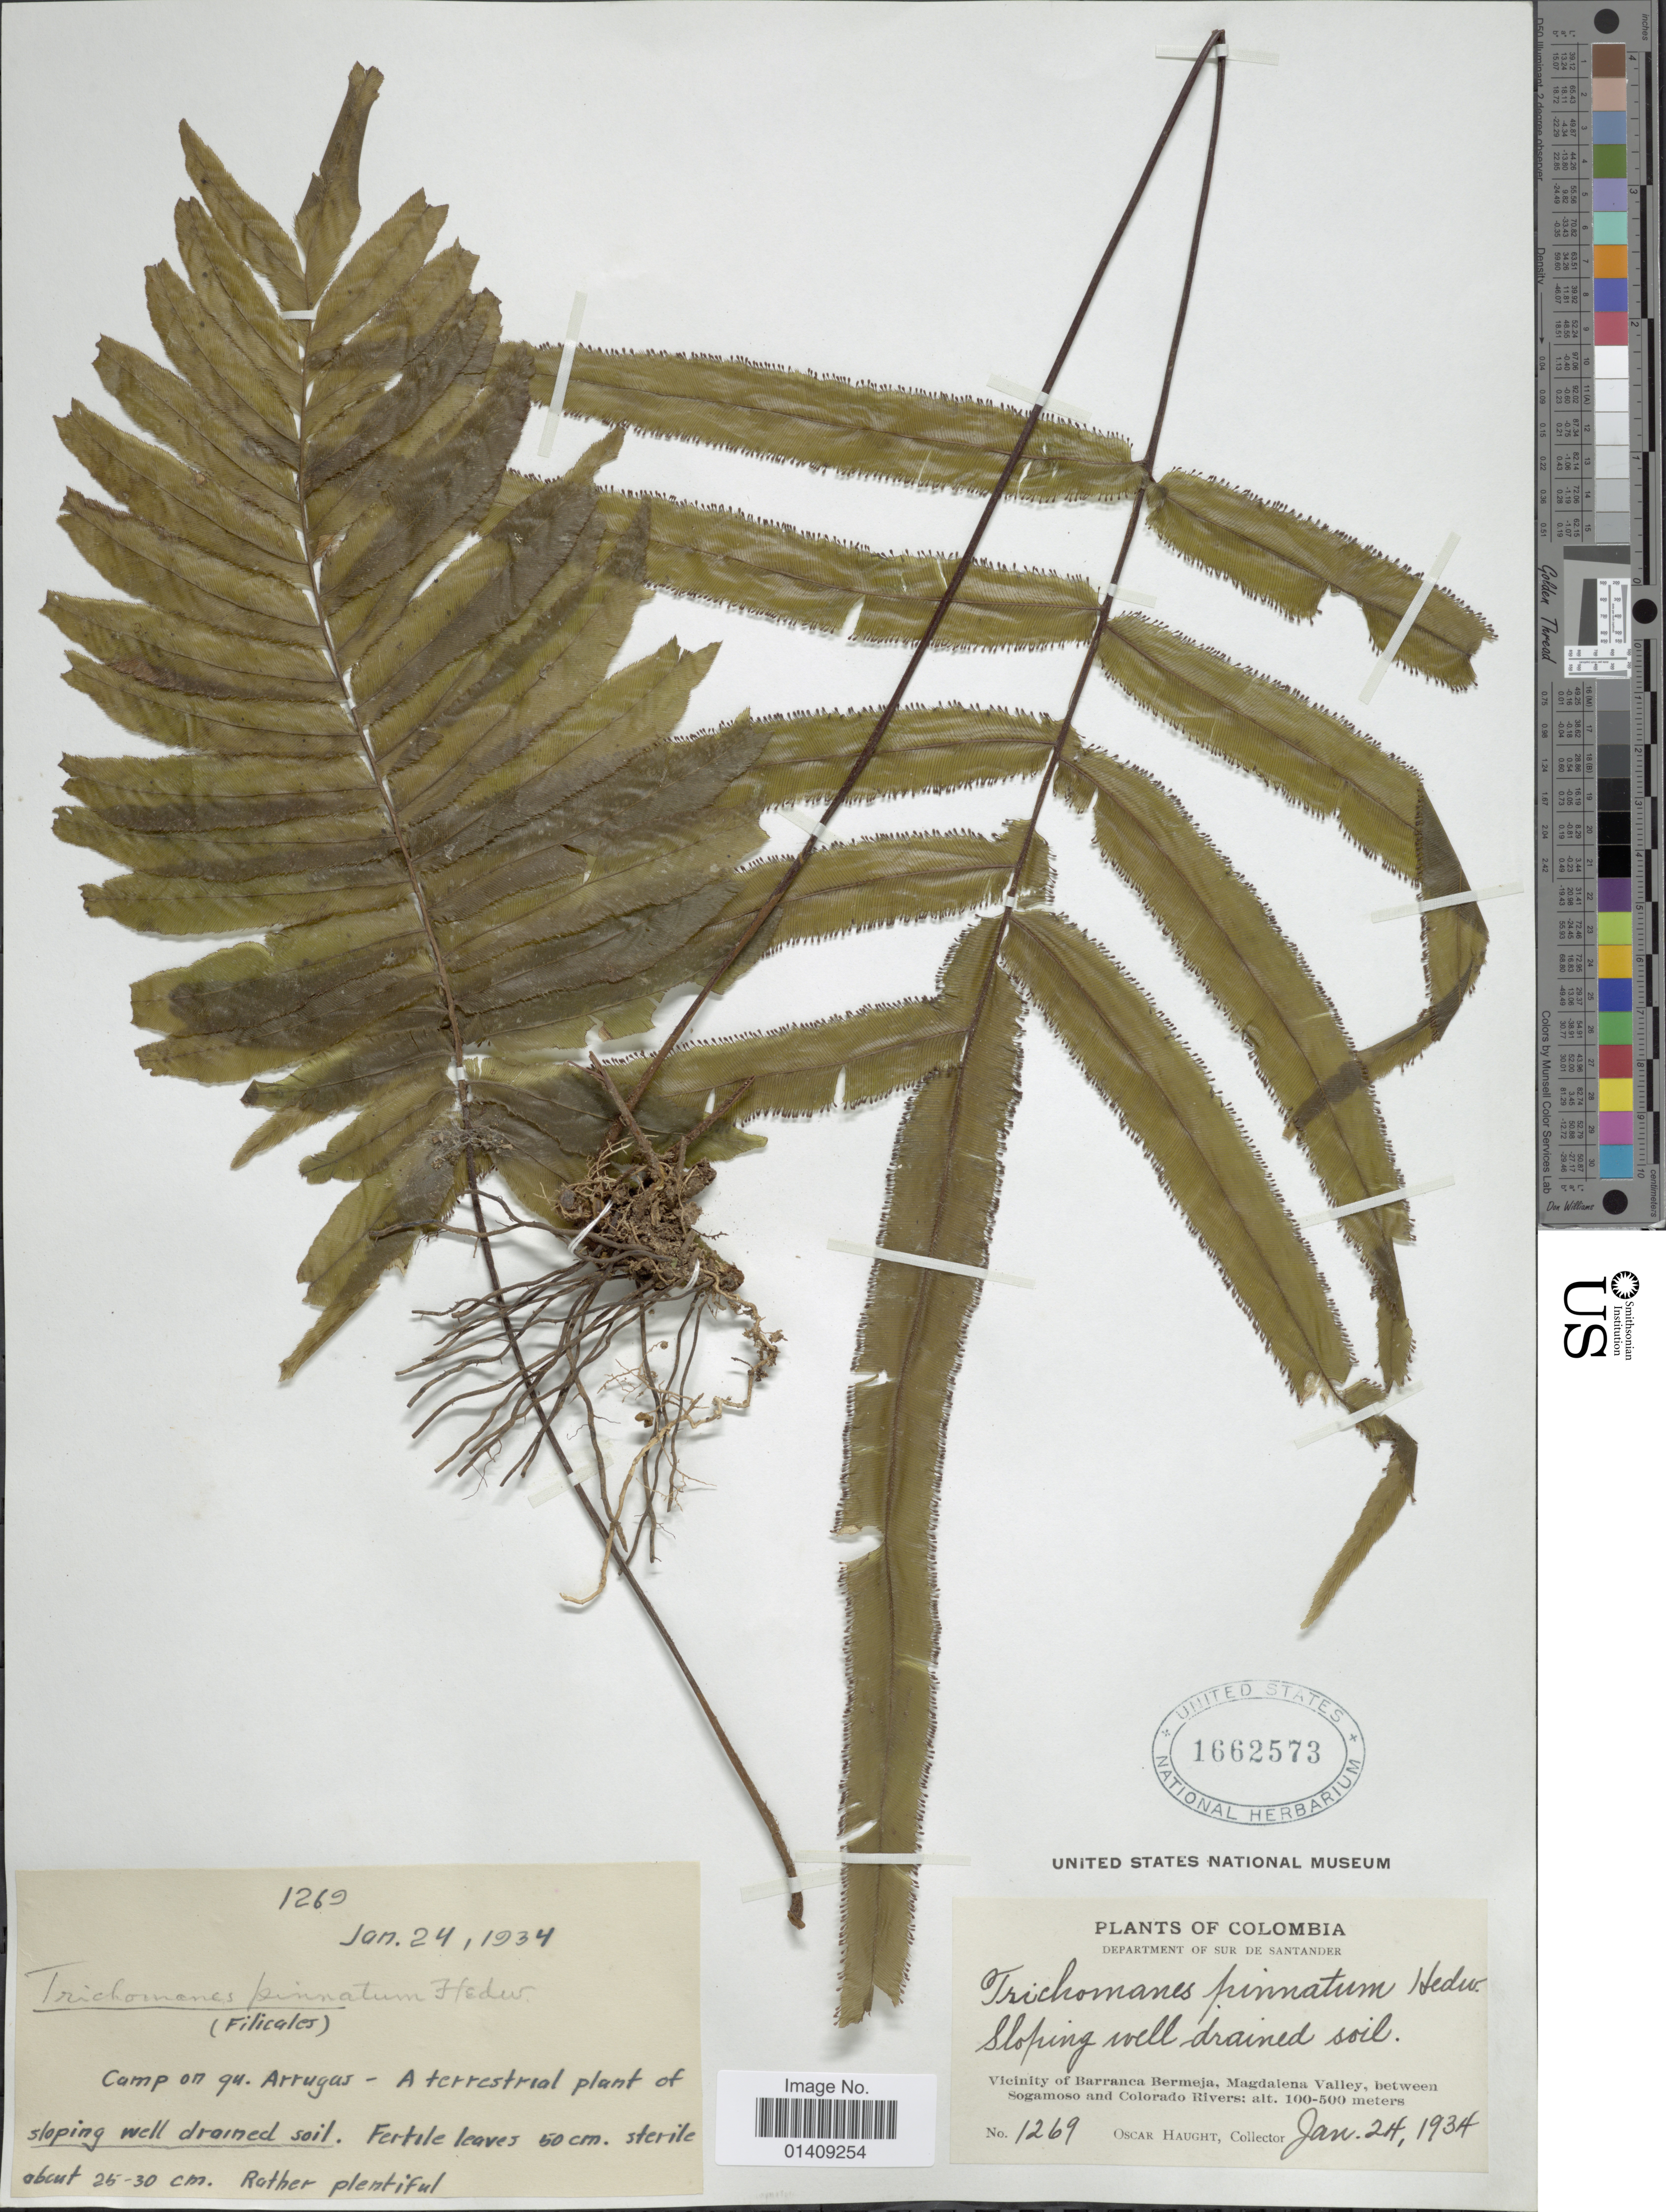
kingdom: Plantae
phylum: Tracheophyta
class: Polypodiopsida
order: Hymenophyllales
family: Hymenophyllaceae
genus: Trichomanes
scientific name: Trichomanes pinnatum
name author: Hedw.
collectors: O. L. Haught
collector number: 1269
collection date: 1934-01-24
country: Colombia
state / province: Santander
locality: Department of Sur de Santander vicinity of Barranca Bermeja Magdalena Valley between Sogamoso and Colorado rivers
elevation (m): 100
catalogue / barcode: US 1662573